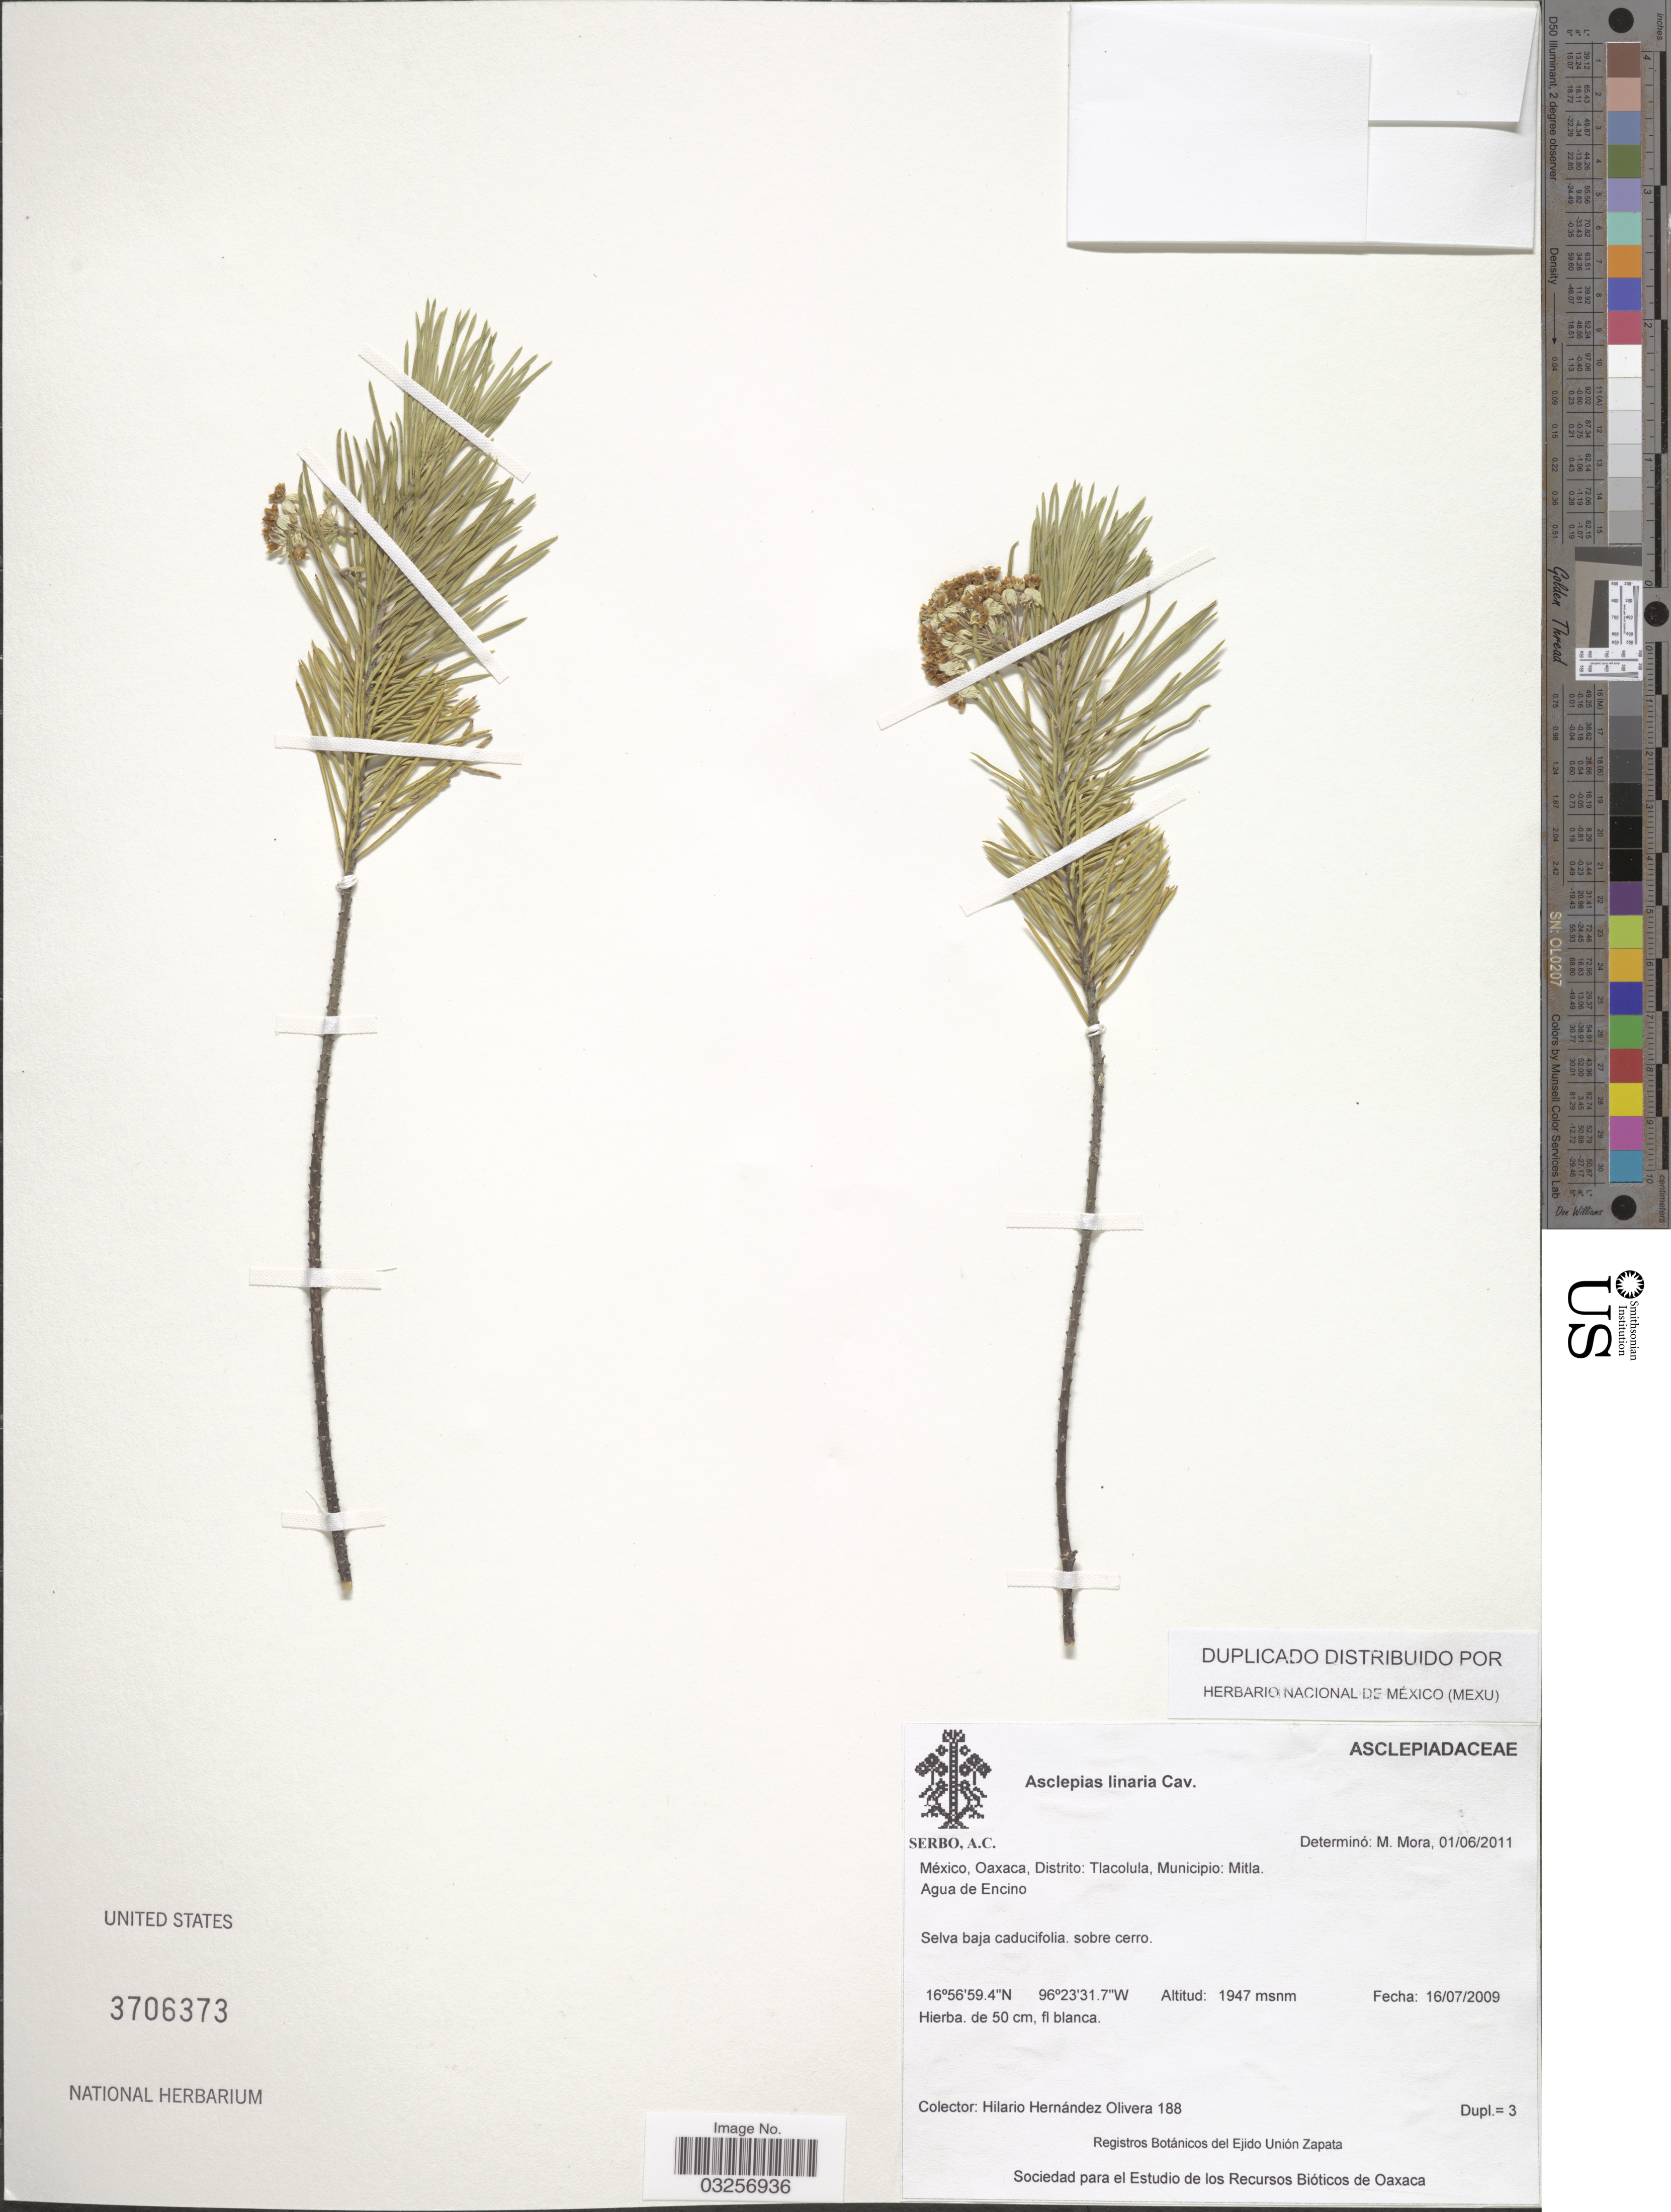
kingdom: Plantae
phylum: Tracheophyta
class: Magnoliopsida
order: Gentianales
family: Apocynaceae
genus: Asclepias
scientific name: Asclepias linaria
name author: Cav.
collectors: H. Olivera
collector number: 188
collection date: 2009-07-16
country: Mexico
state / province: Oaxaca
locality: Distrito: Tlacolula, Municipio: Mitla. Agua de Encino.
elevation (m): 1947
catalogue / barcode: US 3706373